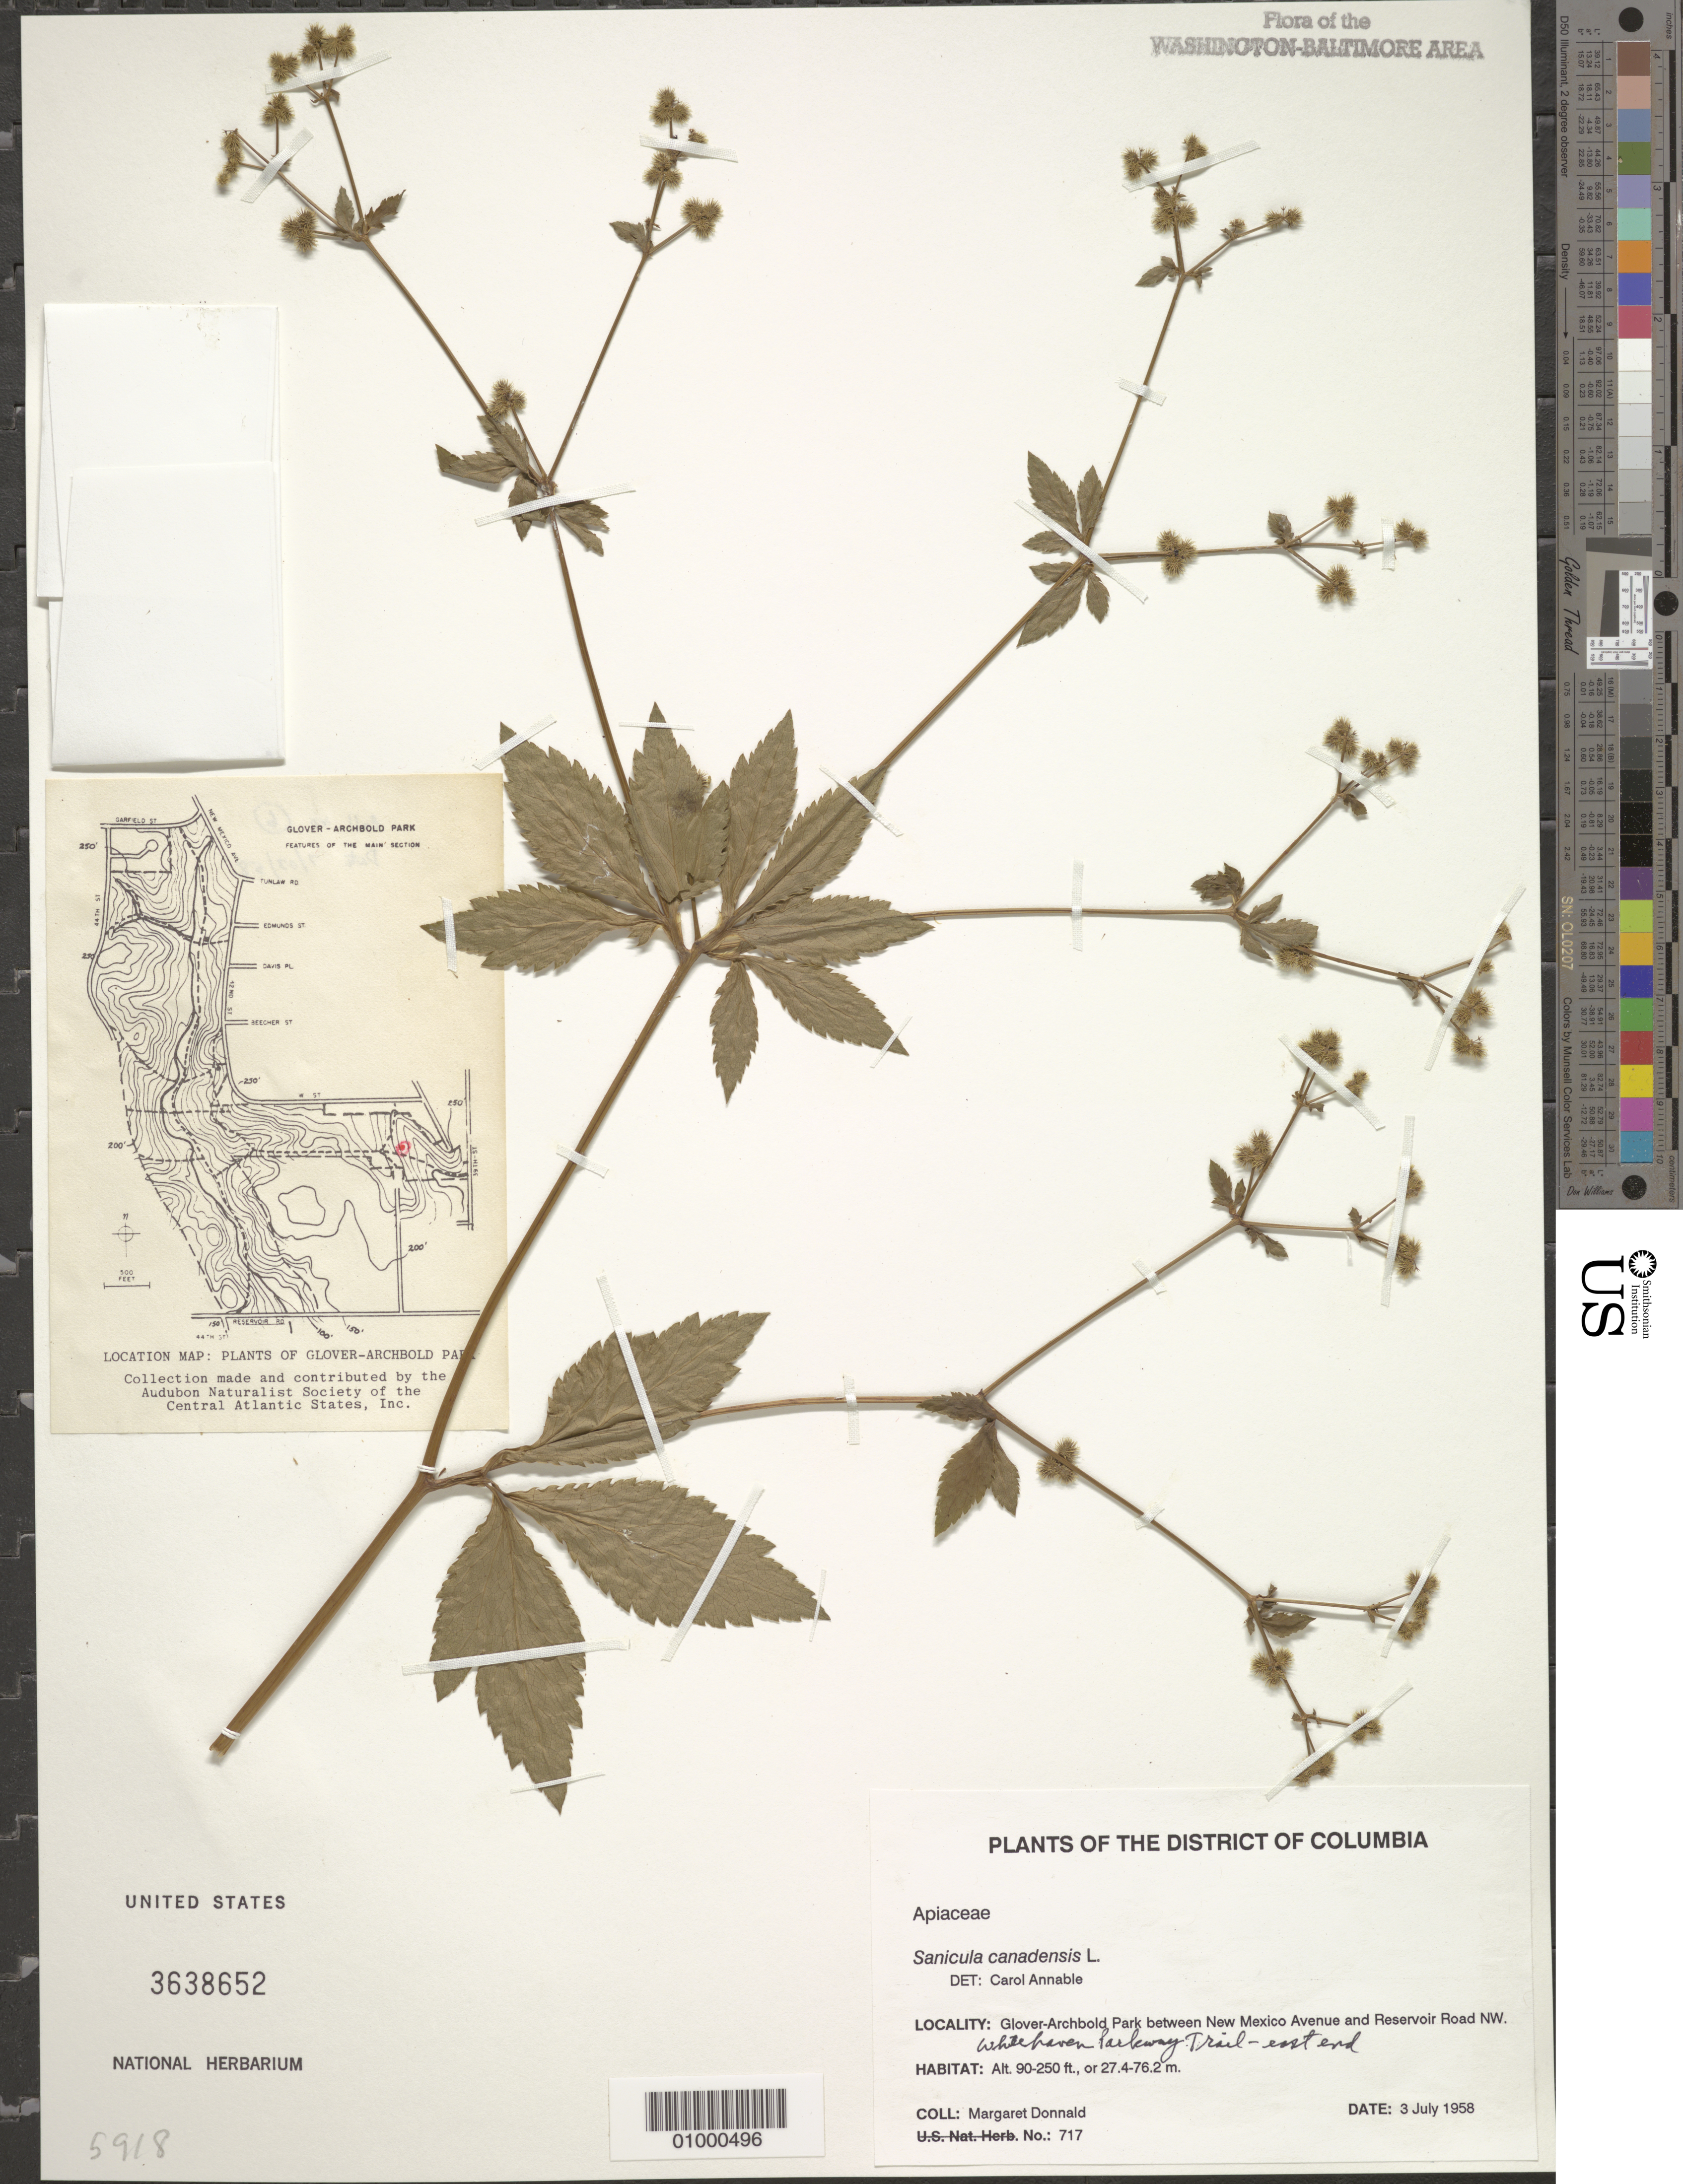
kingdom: Plantae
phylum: Tracheophyta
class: Magnoliopsida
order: Apiales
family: Apiaceae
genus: Sanicula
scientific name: Sanicula canadensis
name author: L.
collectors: M. Donnald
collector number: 717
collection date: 1958-07-03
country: United States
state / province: District of Columbia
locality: Glover-Archbold Park between New Mexico Avenue and Reservoir Road NW., Whitehaven Parkway Trail, east end.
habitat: park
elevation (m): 27.4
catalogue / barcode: US 3638652